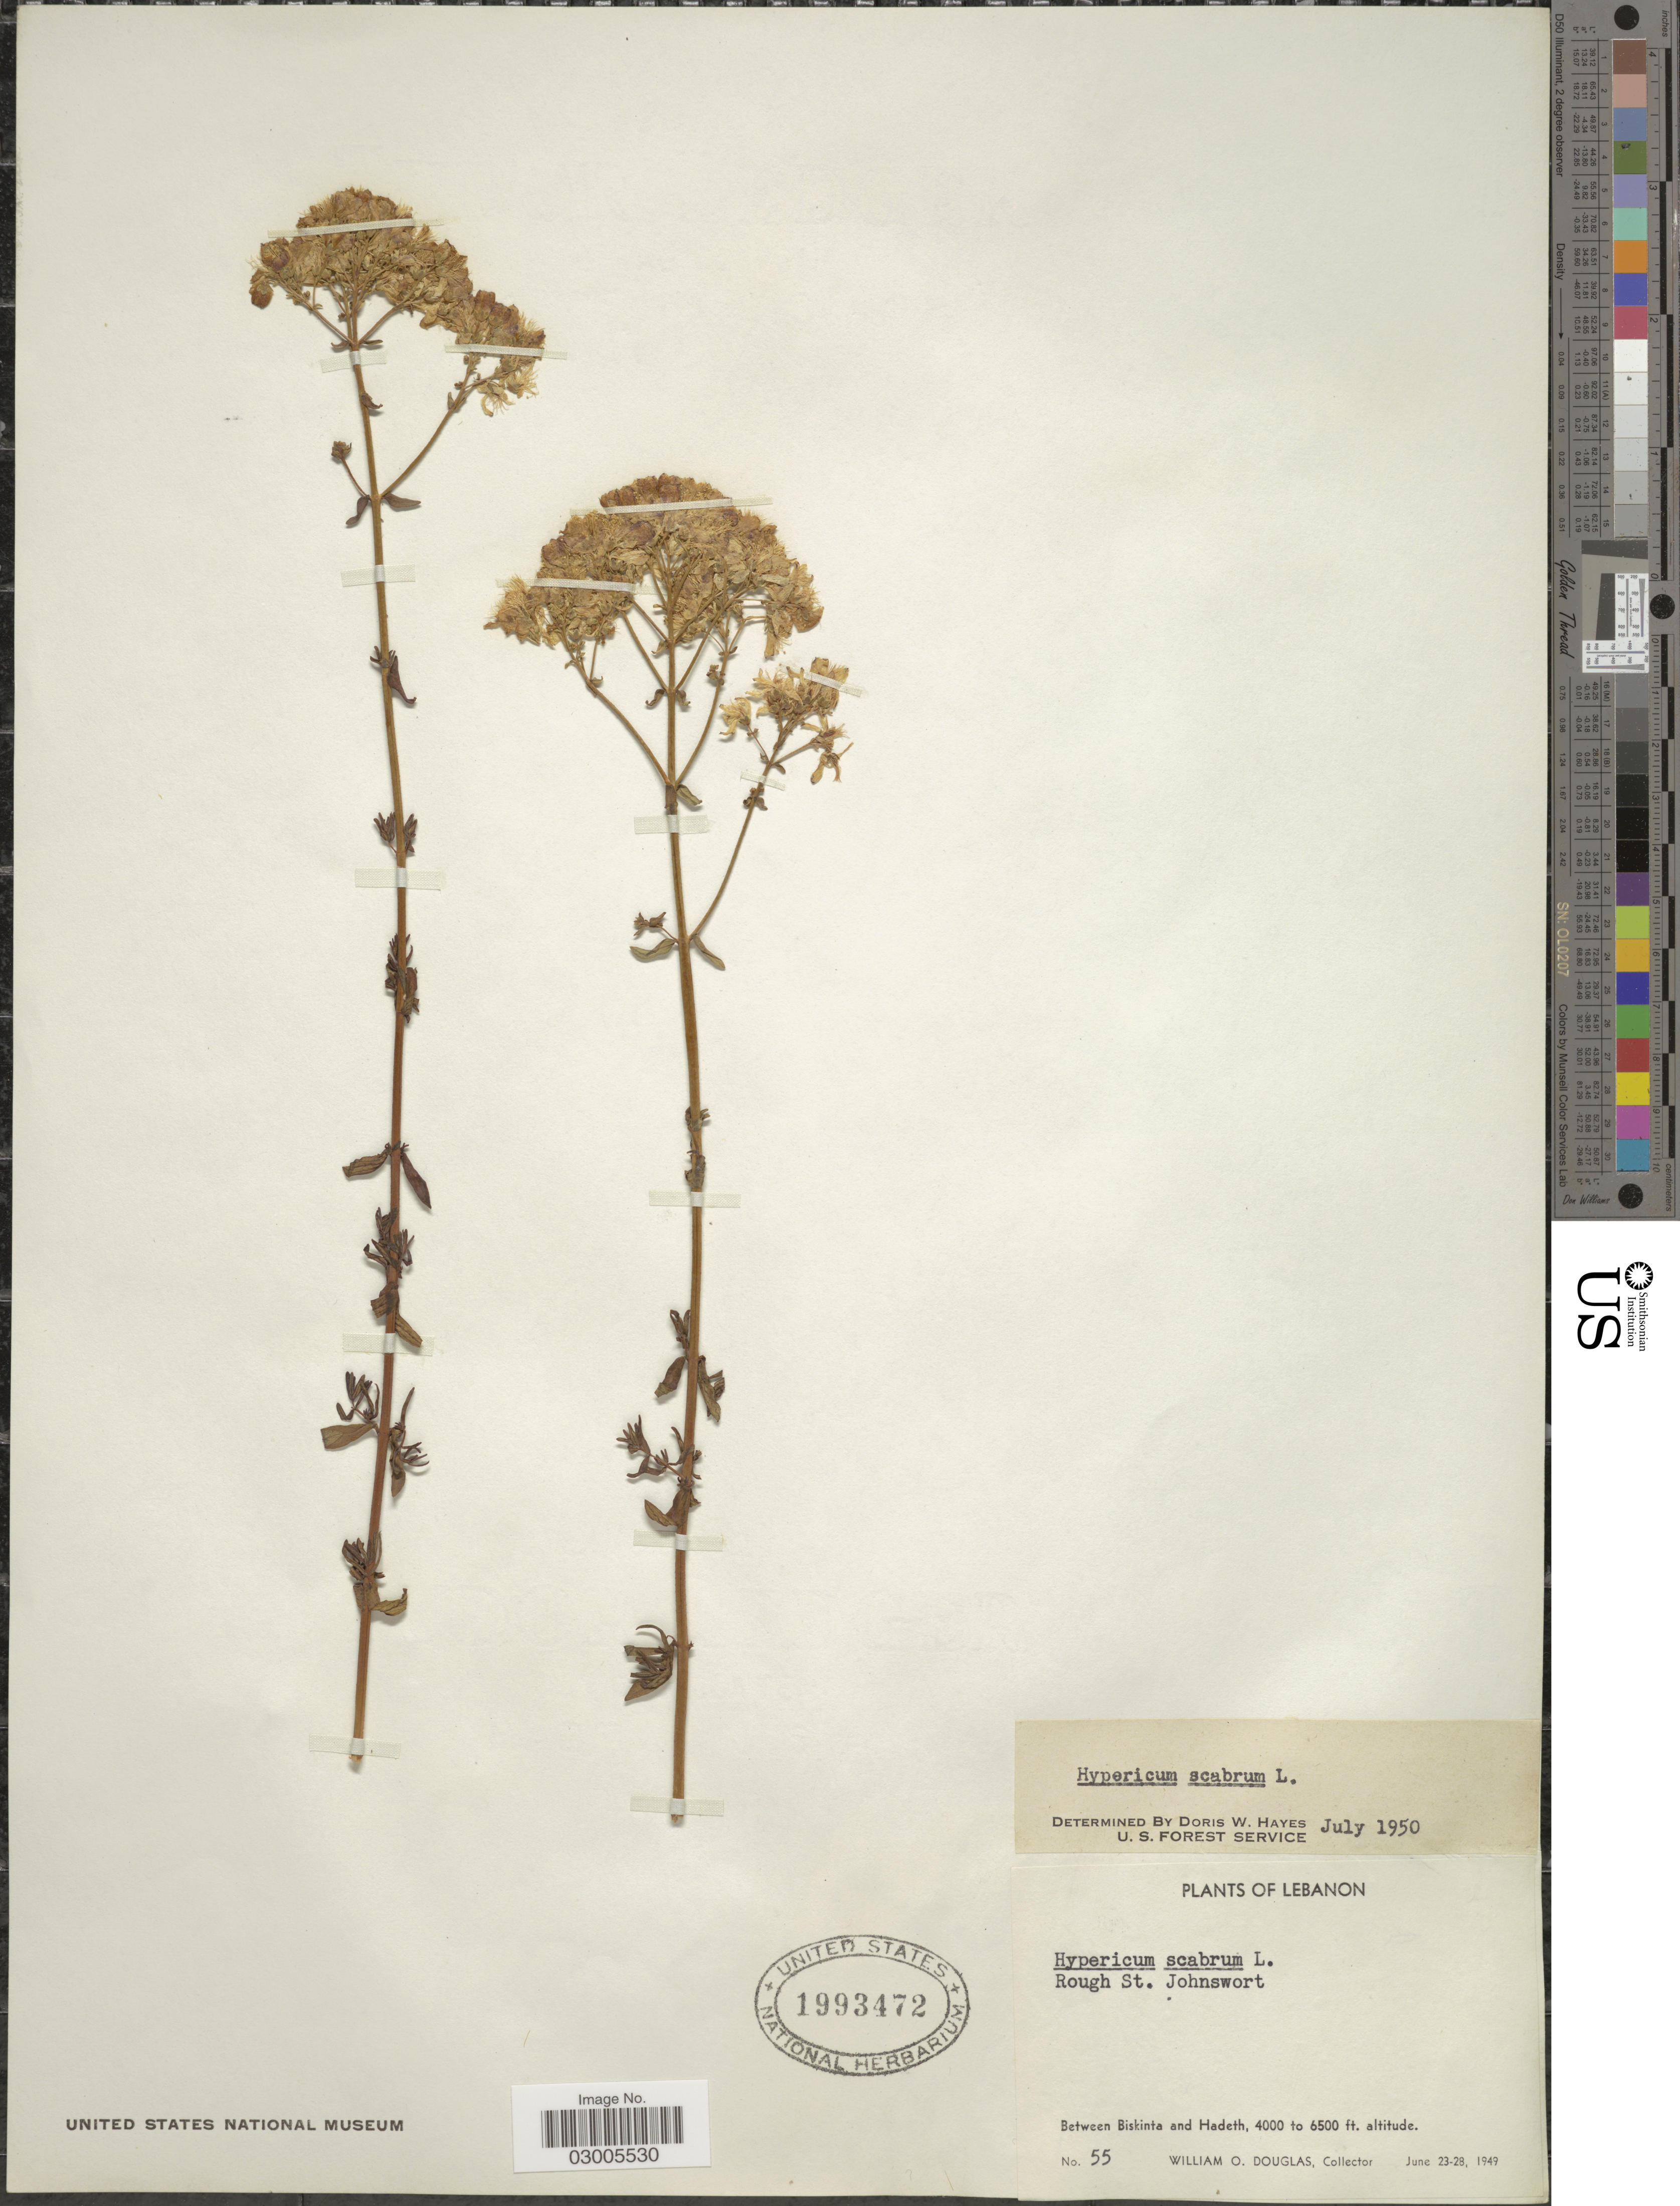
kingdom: Plantae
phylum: Tracheophyta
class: Magnoliopsida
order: Malpighiales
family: Hypericaceae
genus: Hypericum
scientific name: Hypericum scabrum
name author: L.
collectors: W. Douglas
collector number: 55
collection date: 1949-06-23/1949-06-28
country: Lebanon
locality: Between Biskinta and Hadeth.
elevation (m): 1219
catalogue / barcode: US 1993472